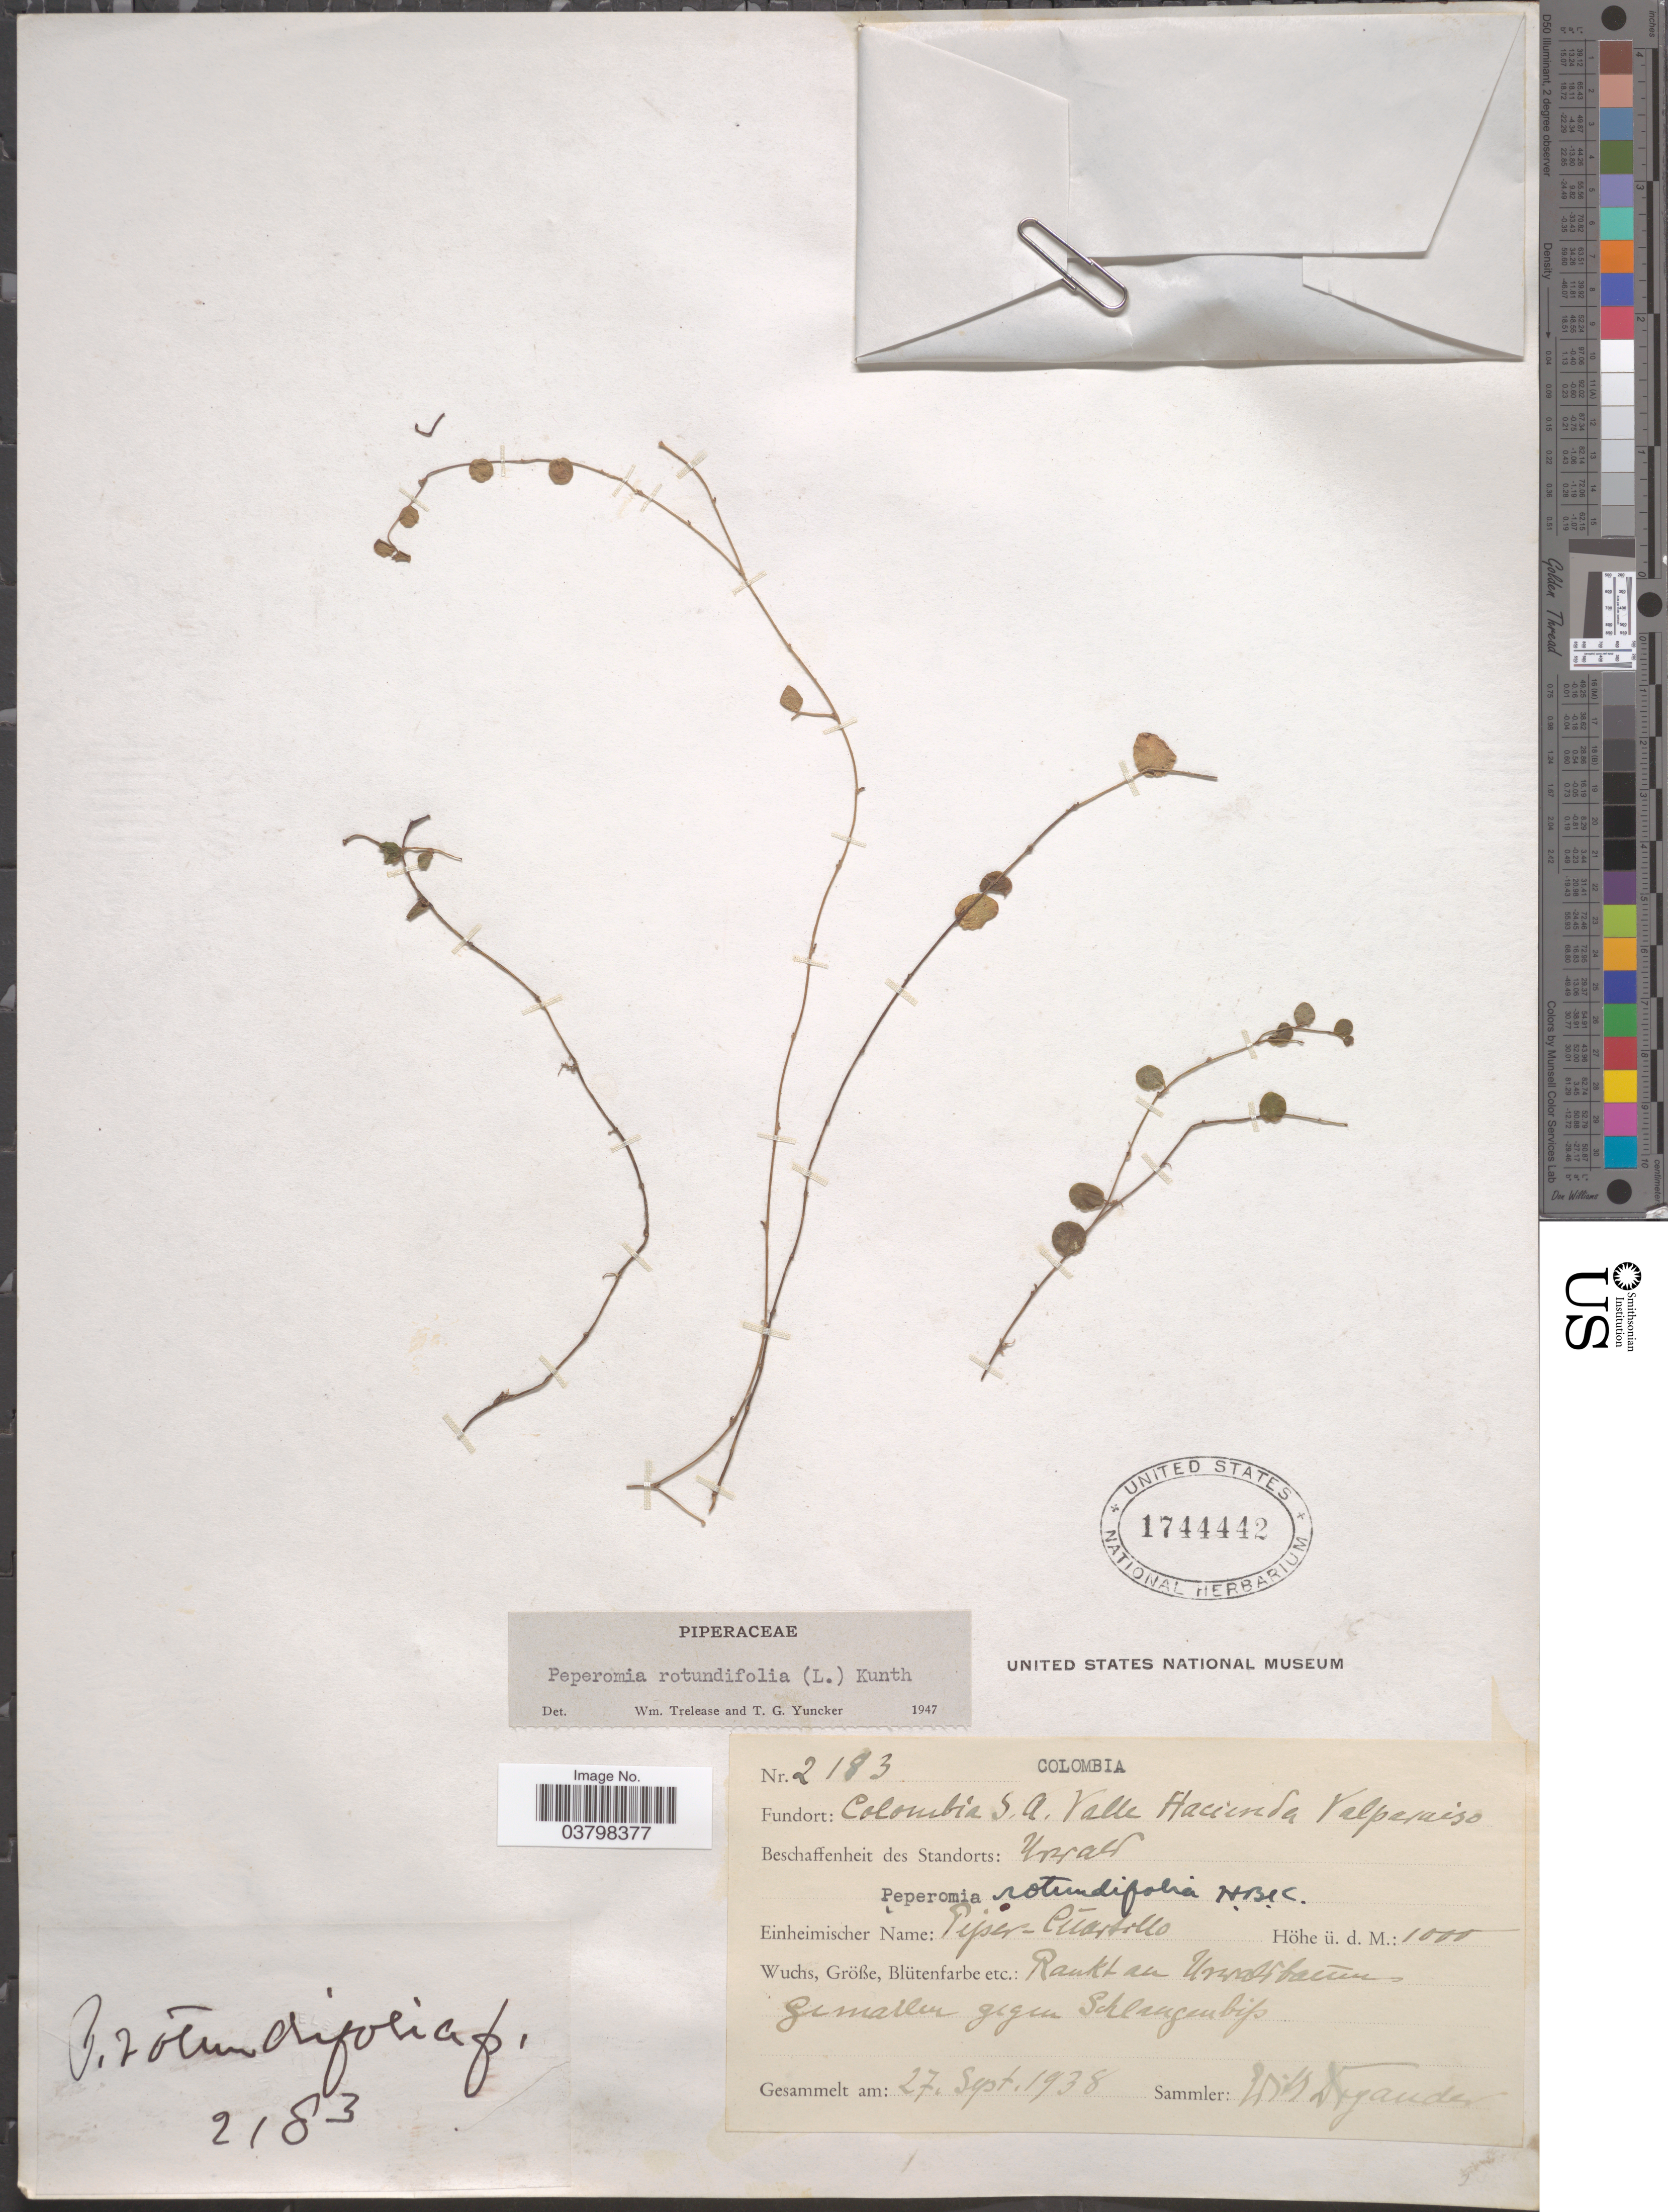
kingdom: Plantae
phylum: Tracheophyta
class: Magnoliopsida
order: Piperales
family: Piperaceae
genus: Peperomia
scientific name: Peperomia rotundifolia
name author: (L.) Kunth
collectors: E. Dryander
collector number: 2183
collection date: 1938-09-27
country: Colombia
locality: Colombia S.A. Valle Hacienda Valparaiso.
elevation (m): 1000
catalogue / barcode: US 1744442